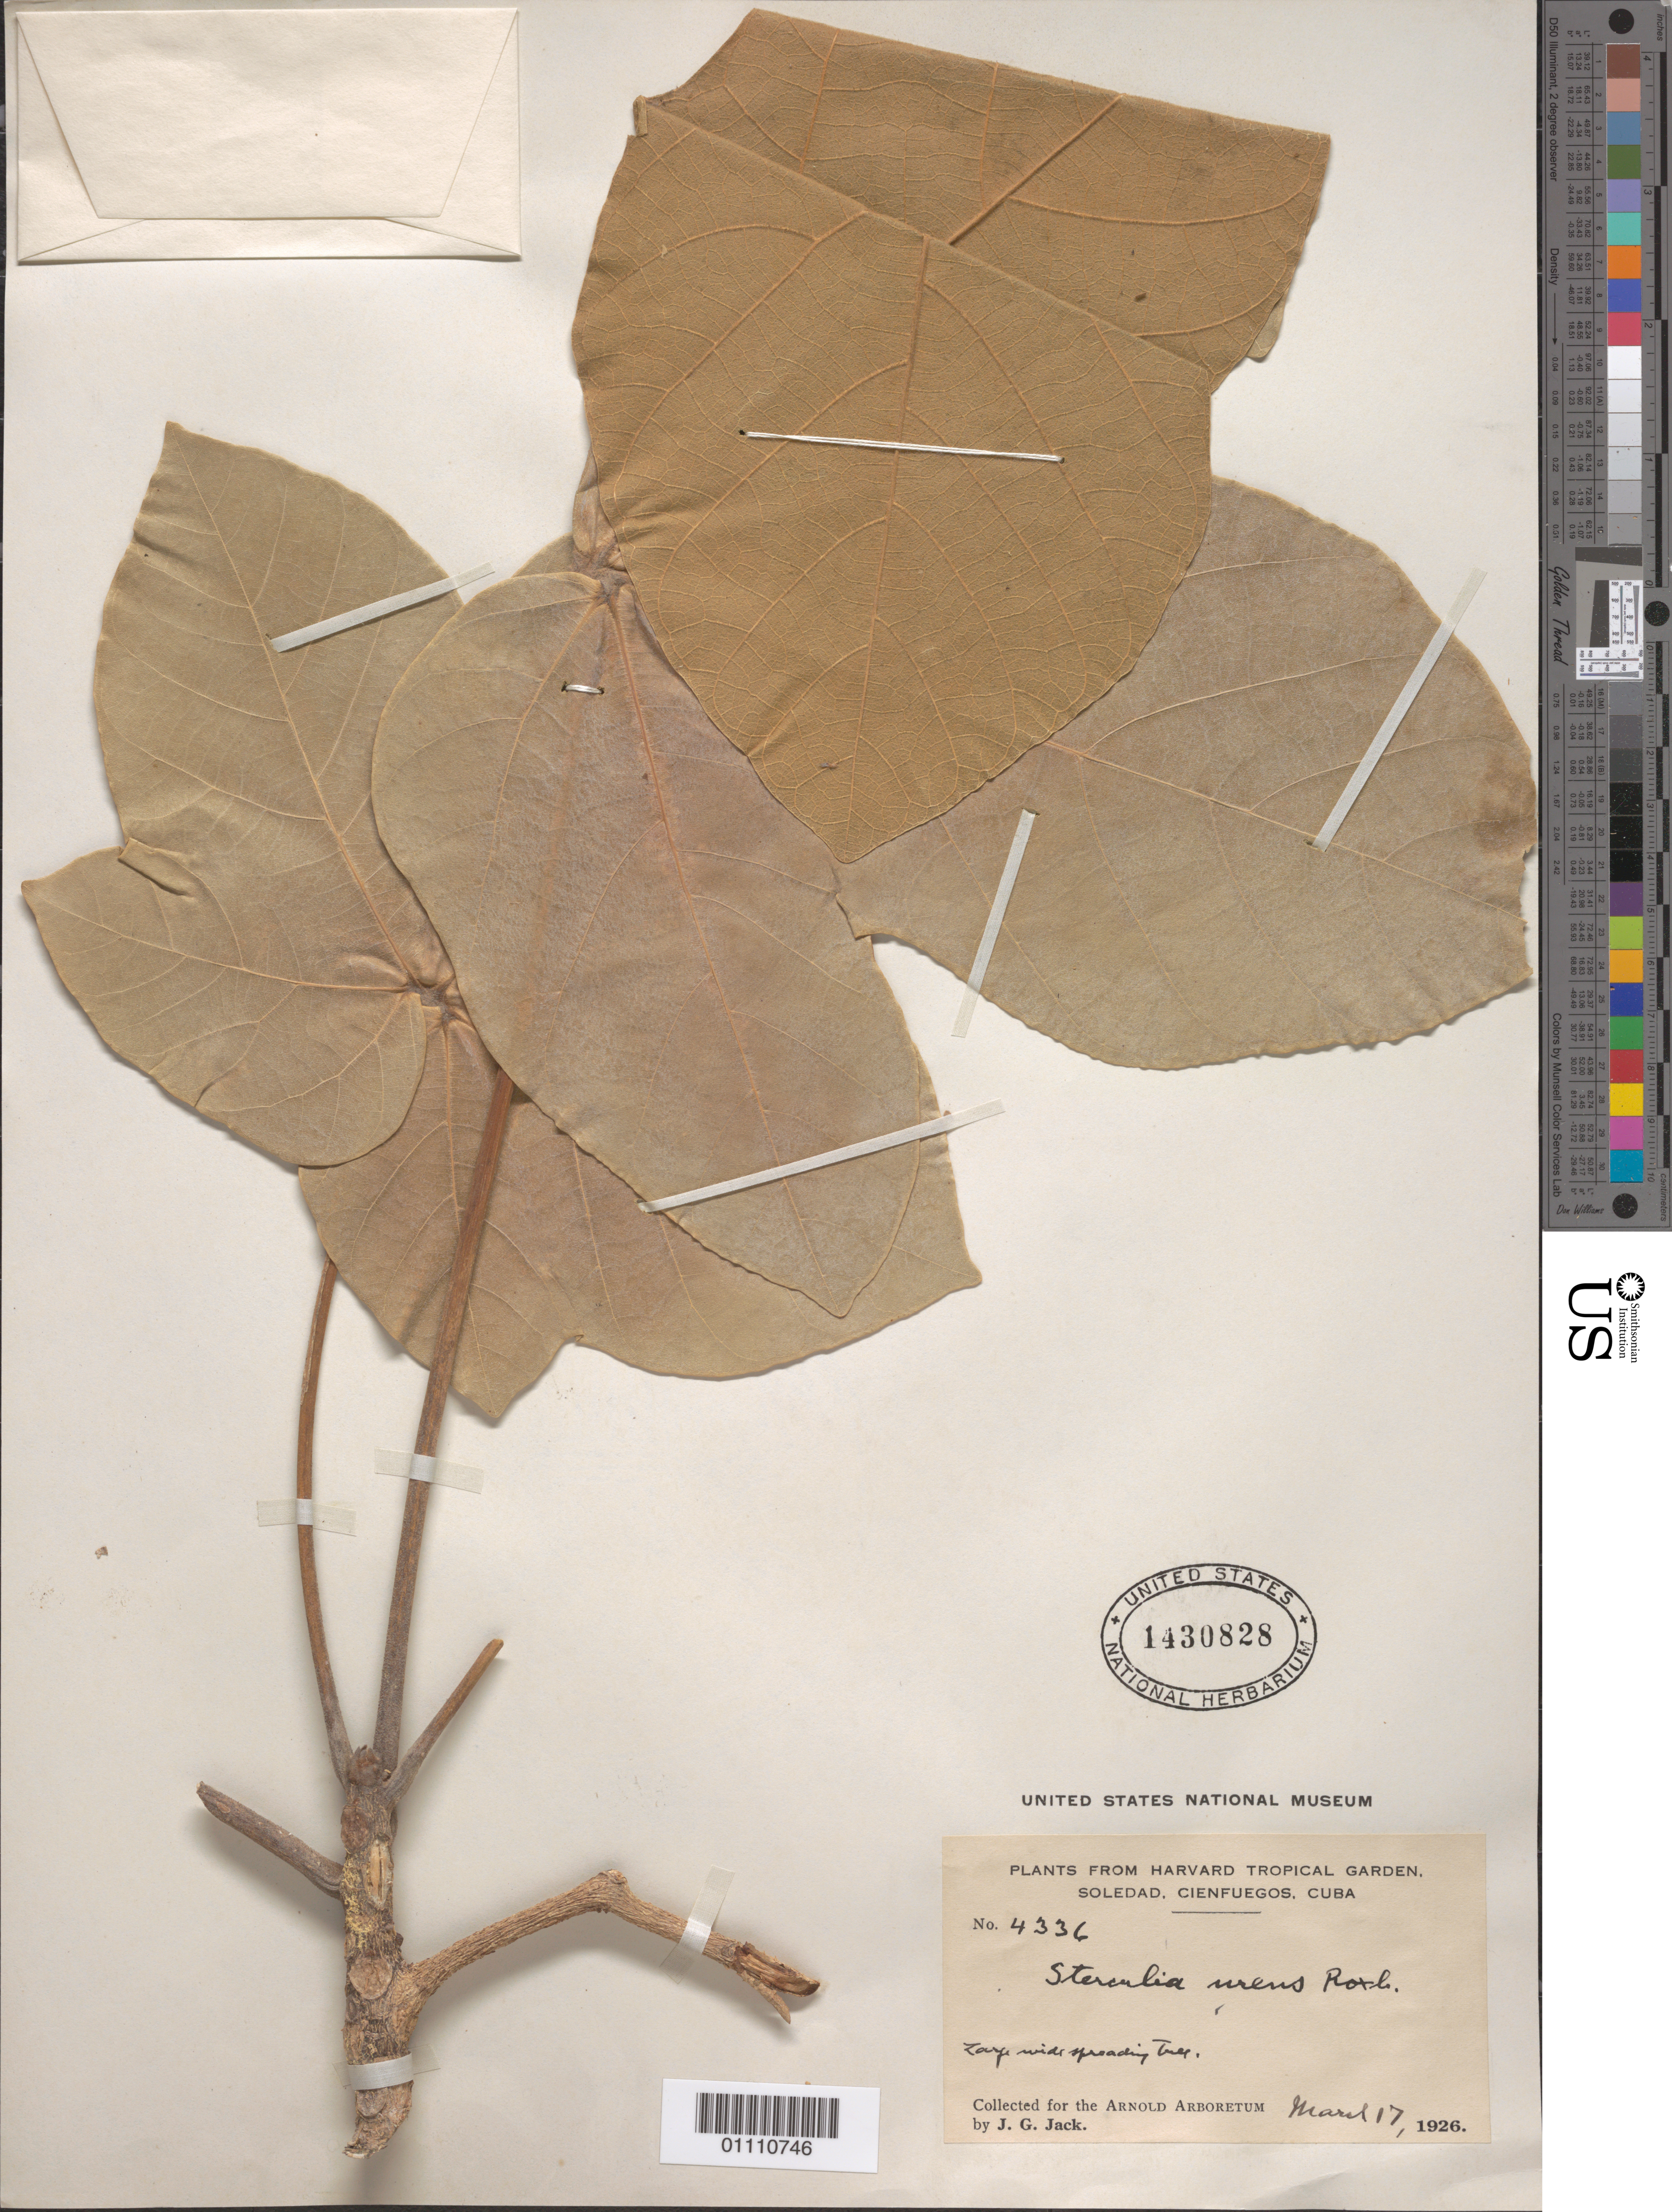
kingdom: Plantae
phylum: Tracheophyta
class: Magnoliopsida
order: Malvales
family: Malvaceae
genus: Sterculia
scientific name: Sterculia urens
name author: Roxb.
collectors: J. G. Jack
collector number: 4336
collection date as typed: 17 Mar 1926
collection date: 1926-03-17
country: Cuba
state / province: Cienfuegos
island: Cuba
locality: Harvard Tropical Garden, Soledad, Cienfuegos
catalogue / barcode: US 1430828